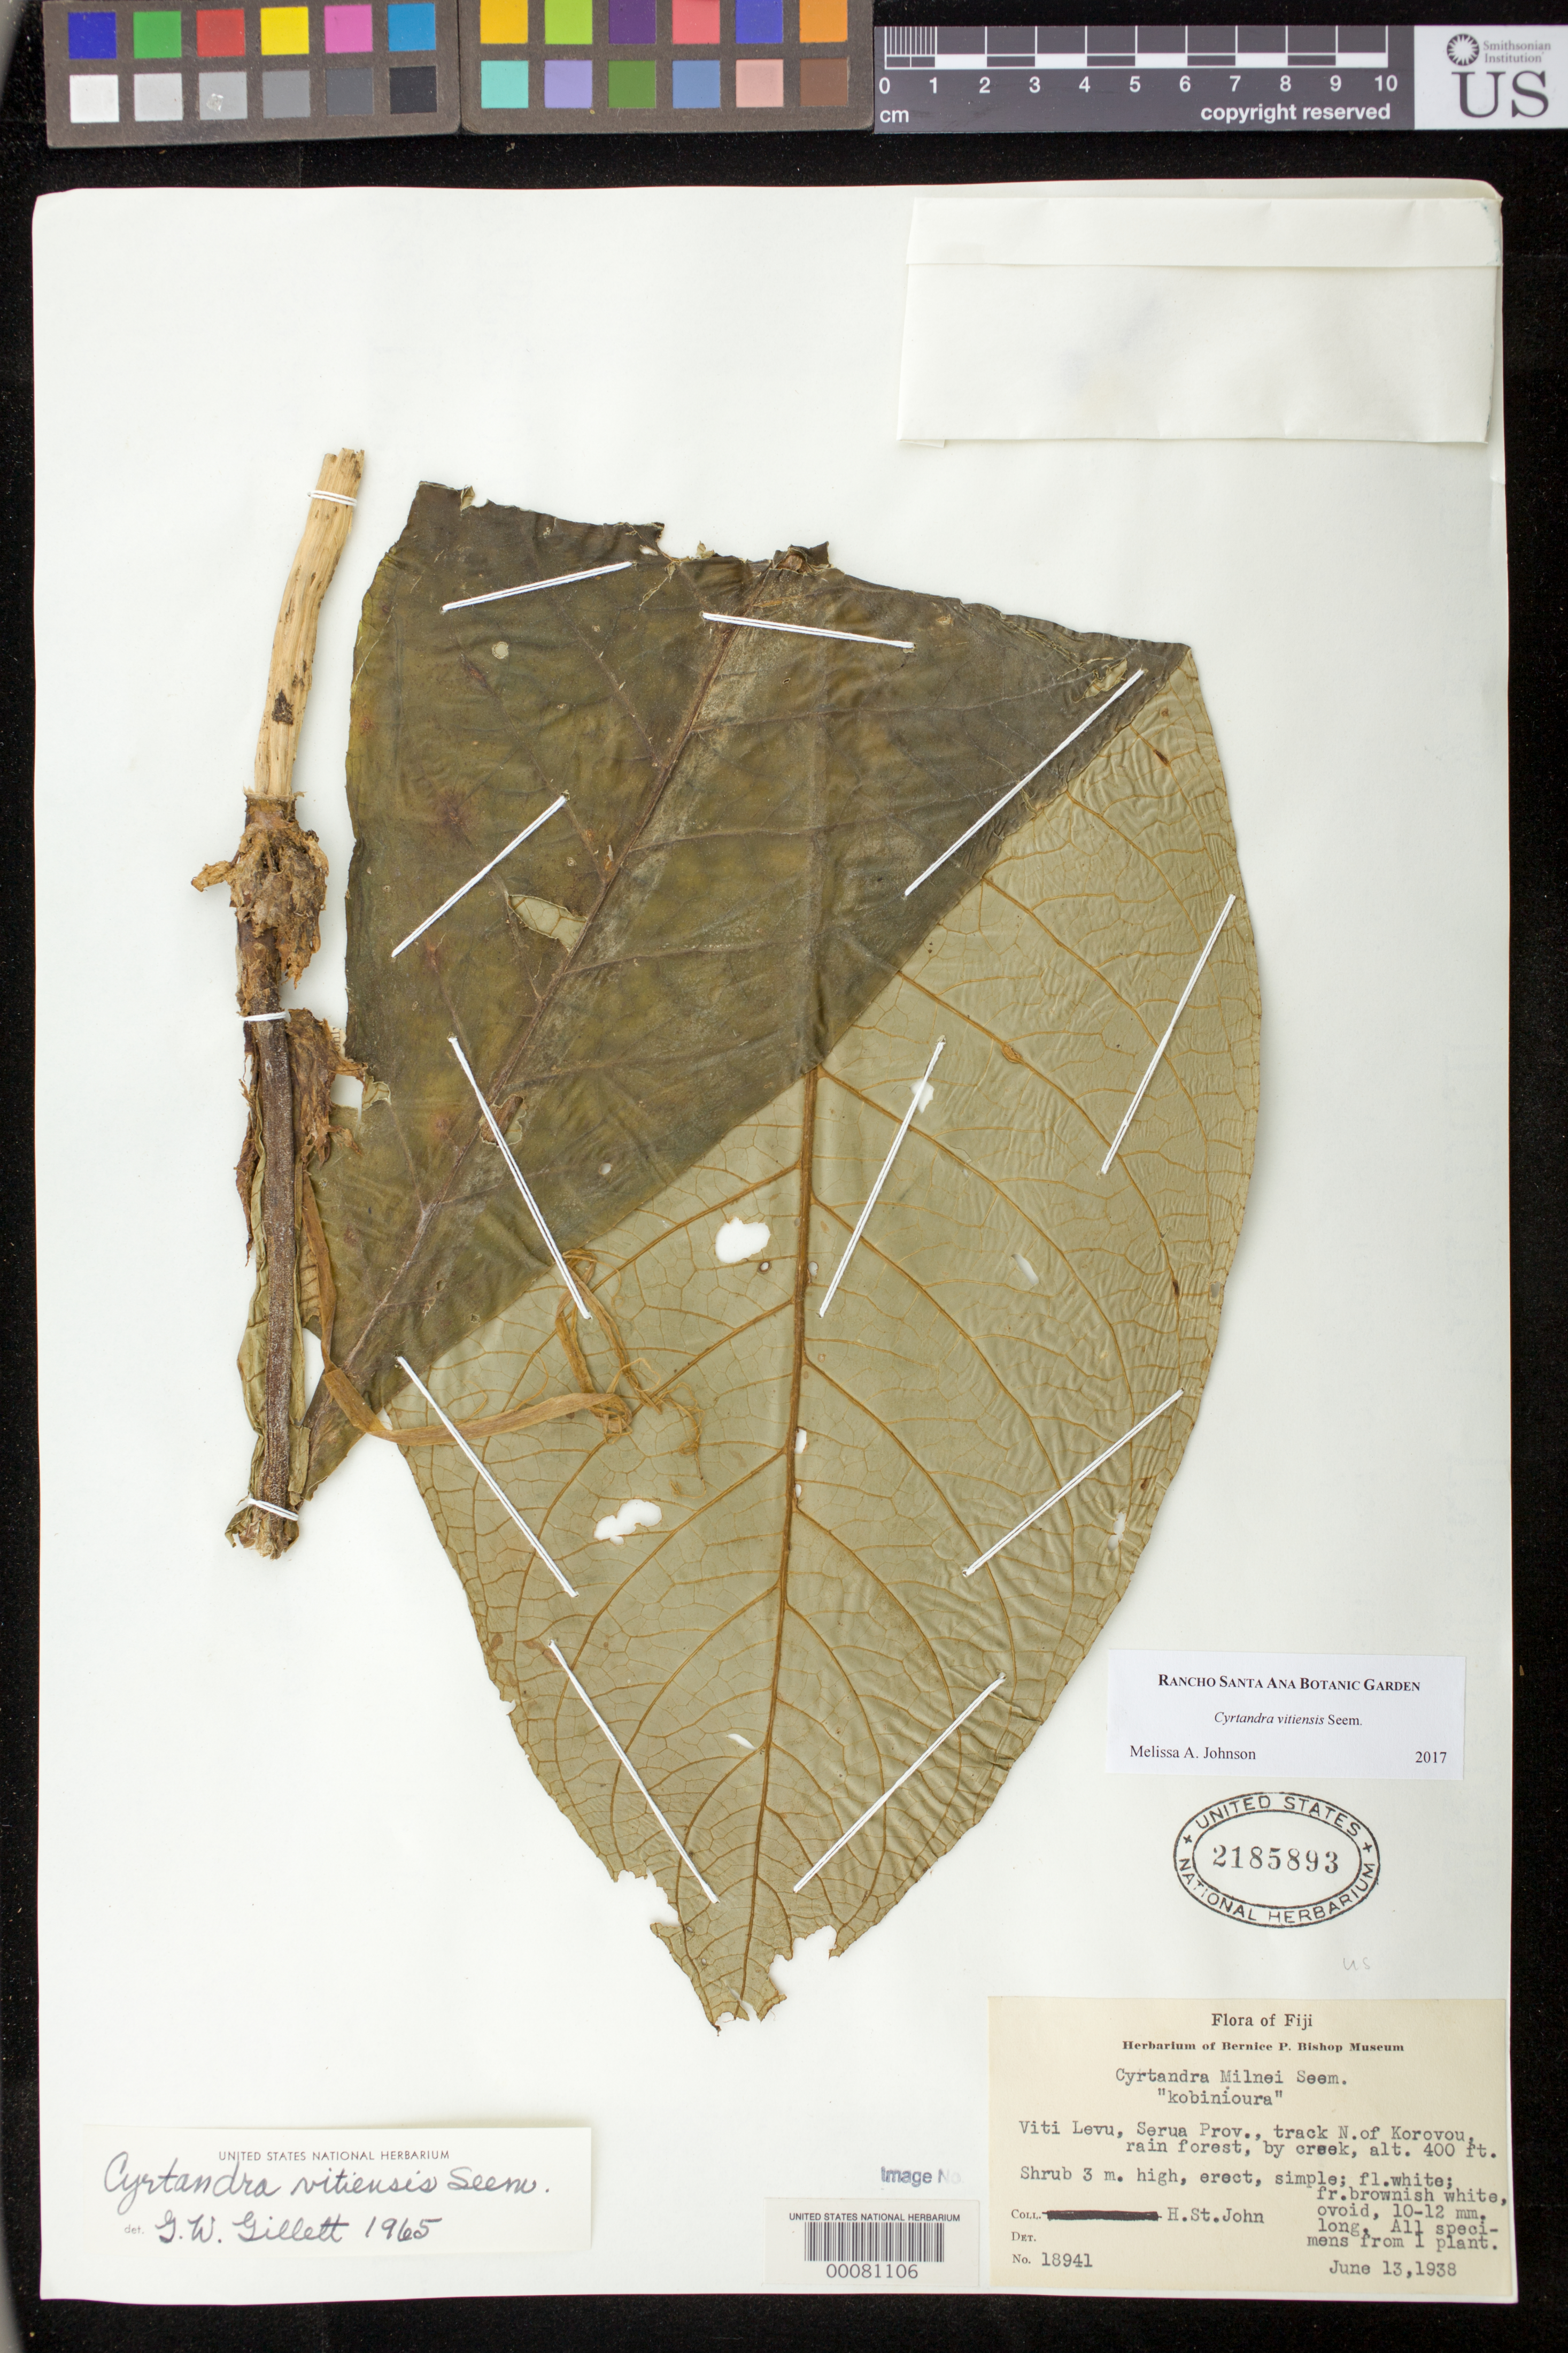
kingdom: Plantae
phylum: Tracheophyta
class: Magnoliopsida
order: Lamiales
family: Gesneriaceae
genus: Cyrtandra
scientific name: Cyrtandra vitiensis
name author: Seem.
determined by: Johnson, Melissa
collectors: H. St. John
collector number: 18941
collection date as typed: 13 Jun 1938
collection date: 1938-06-13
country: Fiji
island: Viti Levu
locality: Serua prov, track n of korovou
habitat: Rain forest, by creek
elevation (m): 122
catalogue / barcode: US 2185893